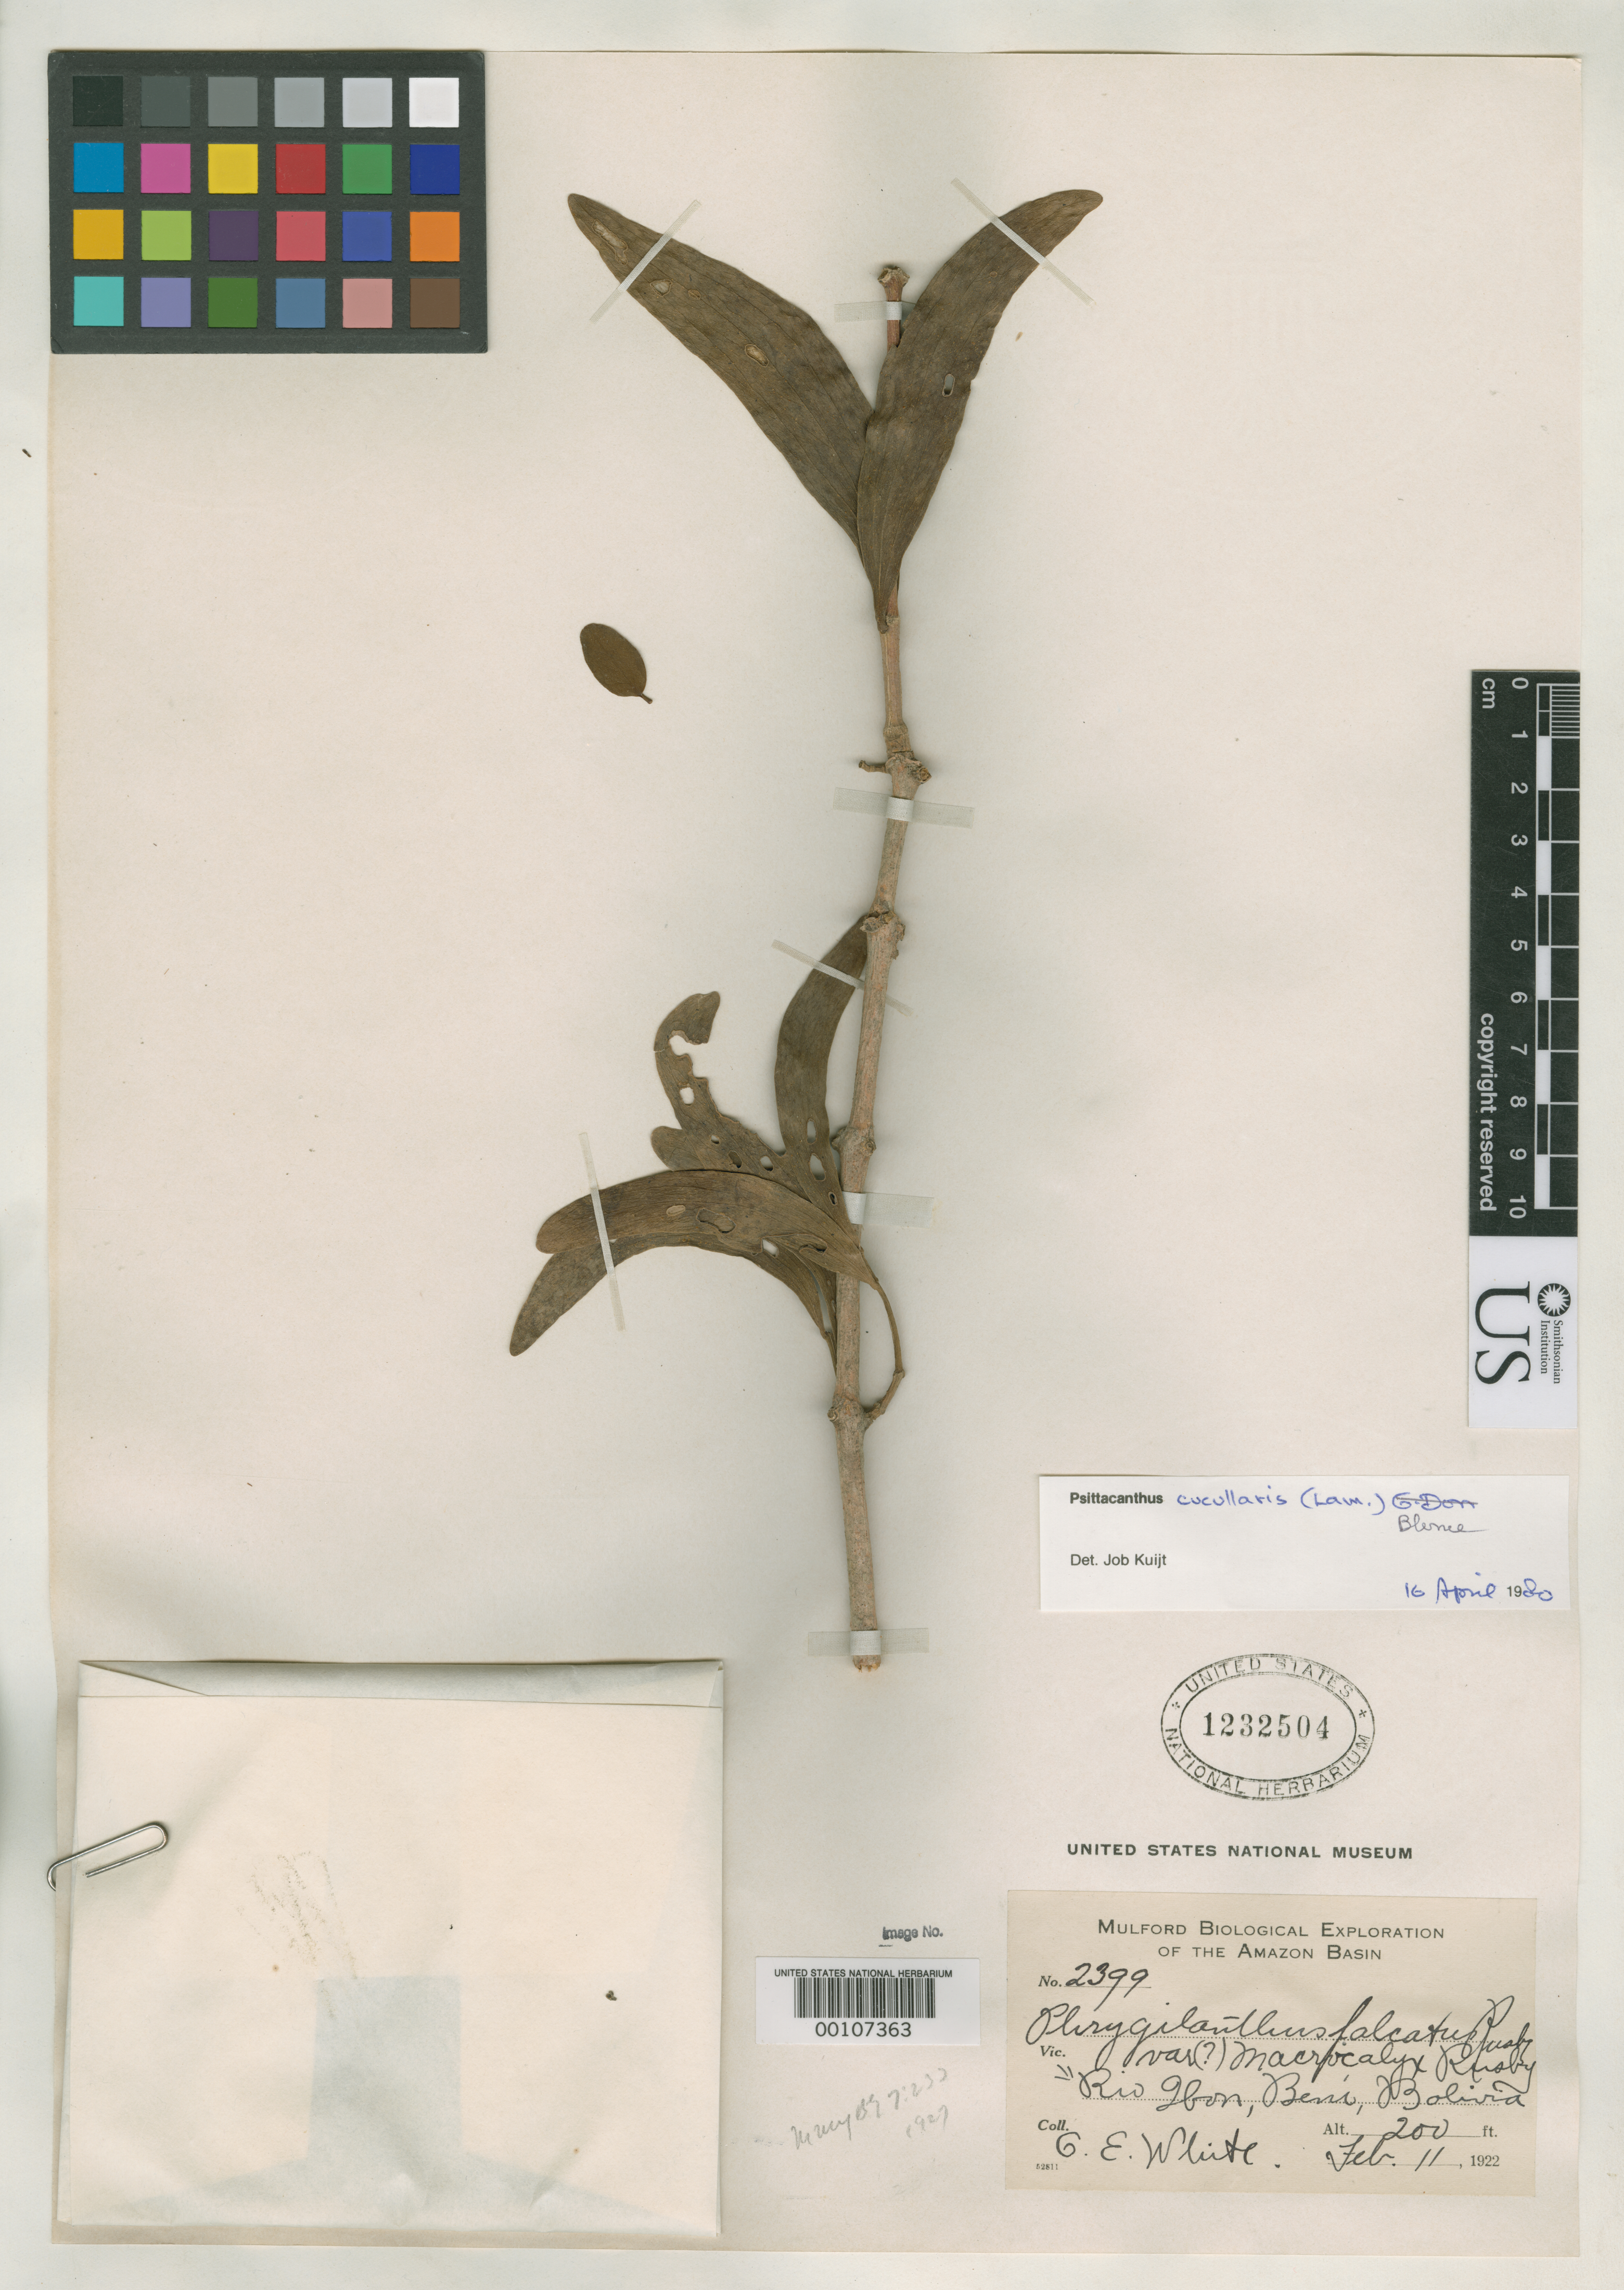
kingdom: Plantae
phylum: Tracheophyta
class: Magnoliopsida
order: Santalales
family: Loranthaceae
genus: Phrygilanthus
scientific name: Phrygilanthus falcatus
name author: Rusby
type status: Type Fragment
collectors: O. E. White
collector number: Mulford Biol. Expl. 2399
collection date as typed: Feb. 11, 1922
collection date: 1922-02-11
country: Bolivia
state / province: Beni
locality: Rio Ibon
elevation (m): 61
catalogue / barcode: US 1232504